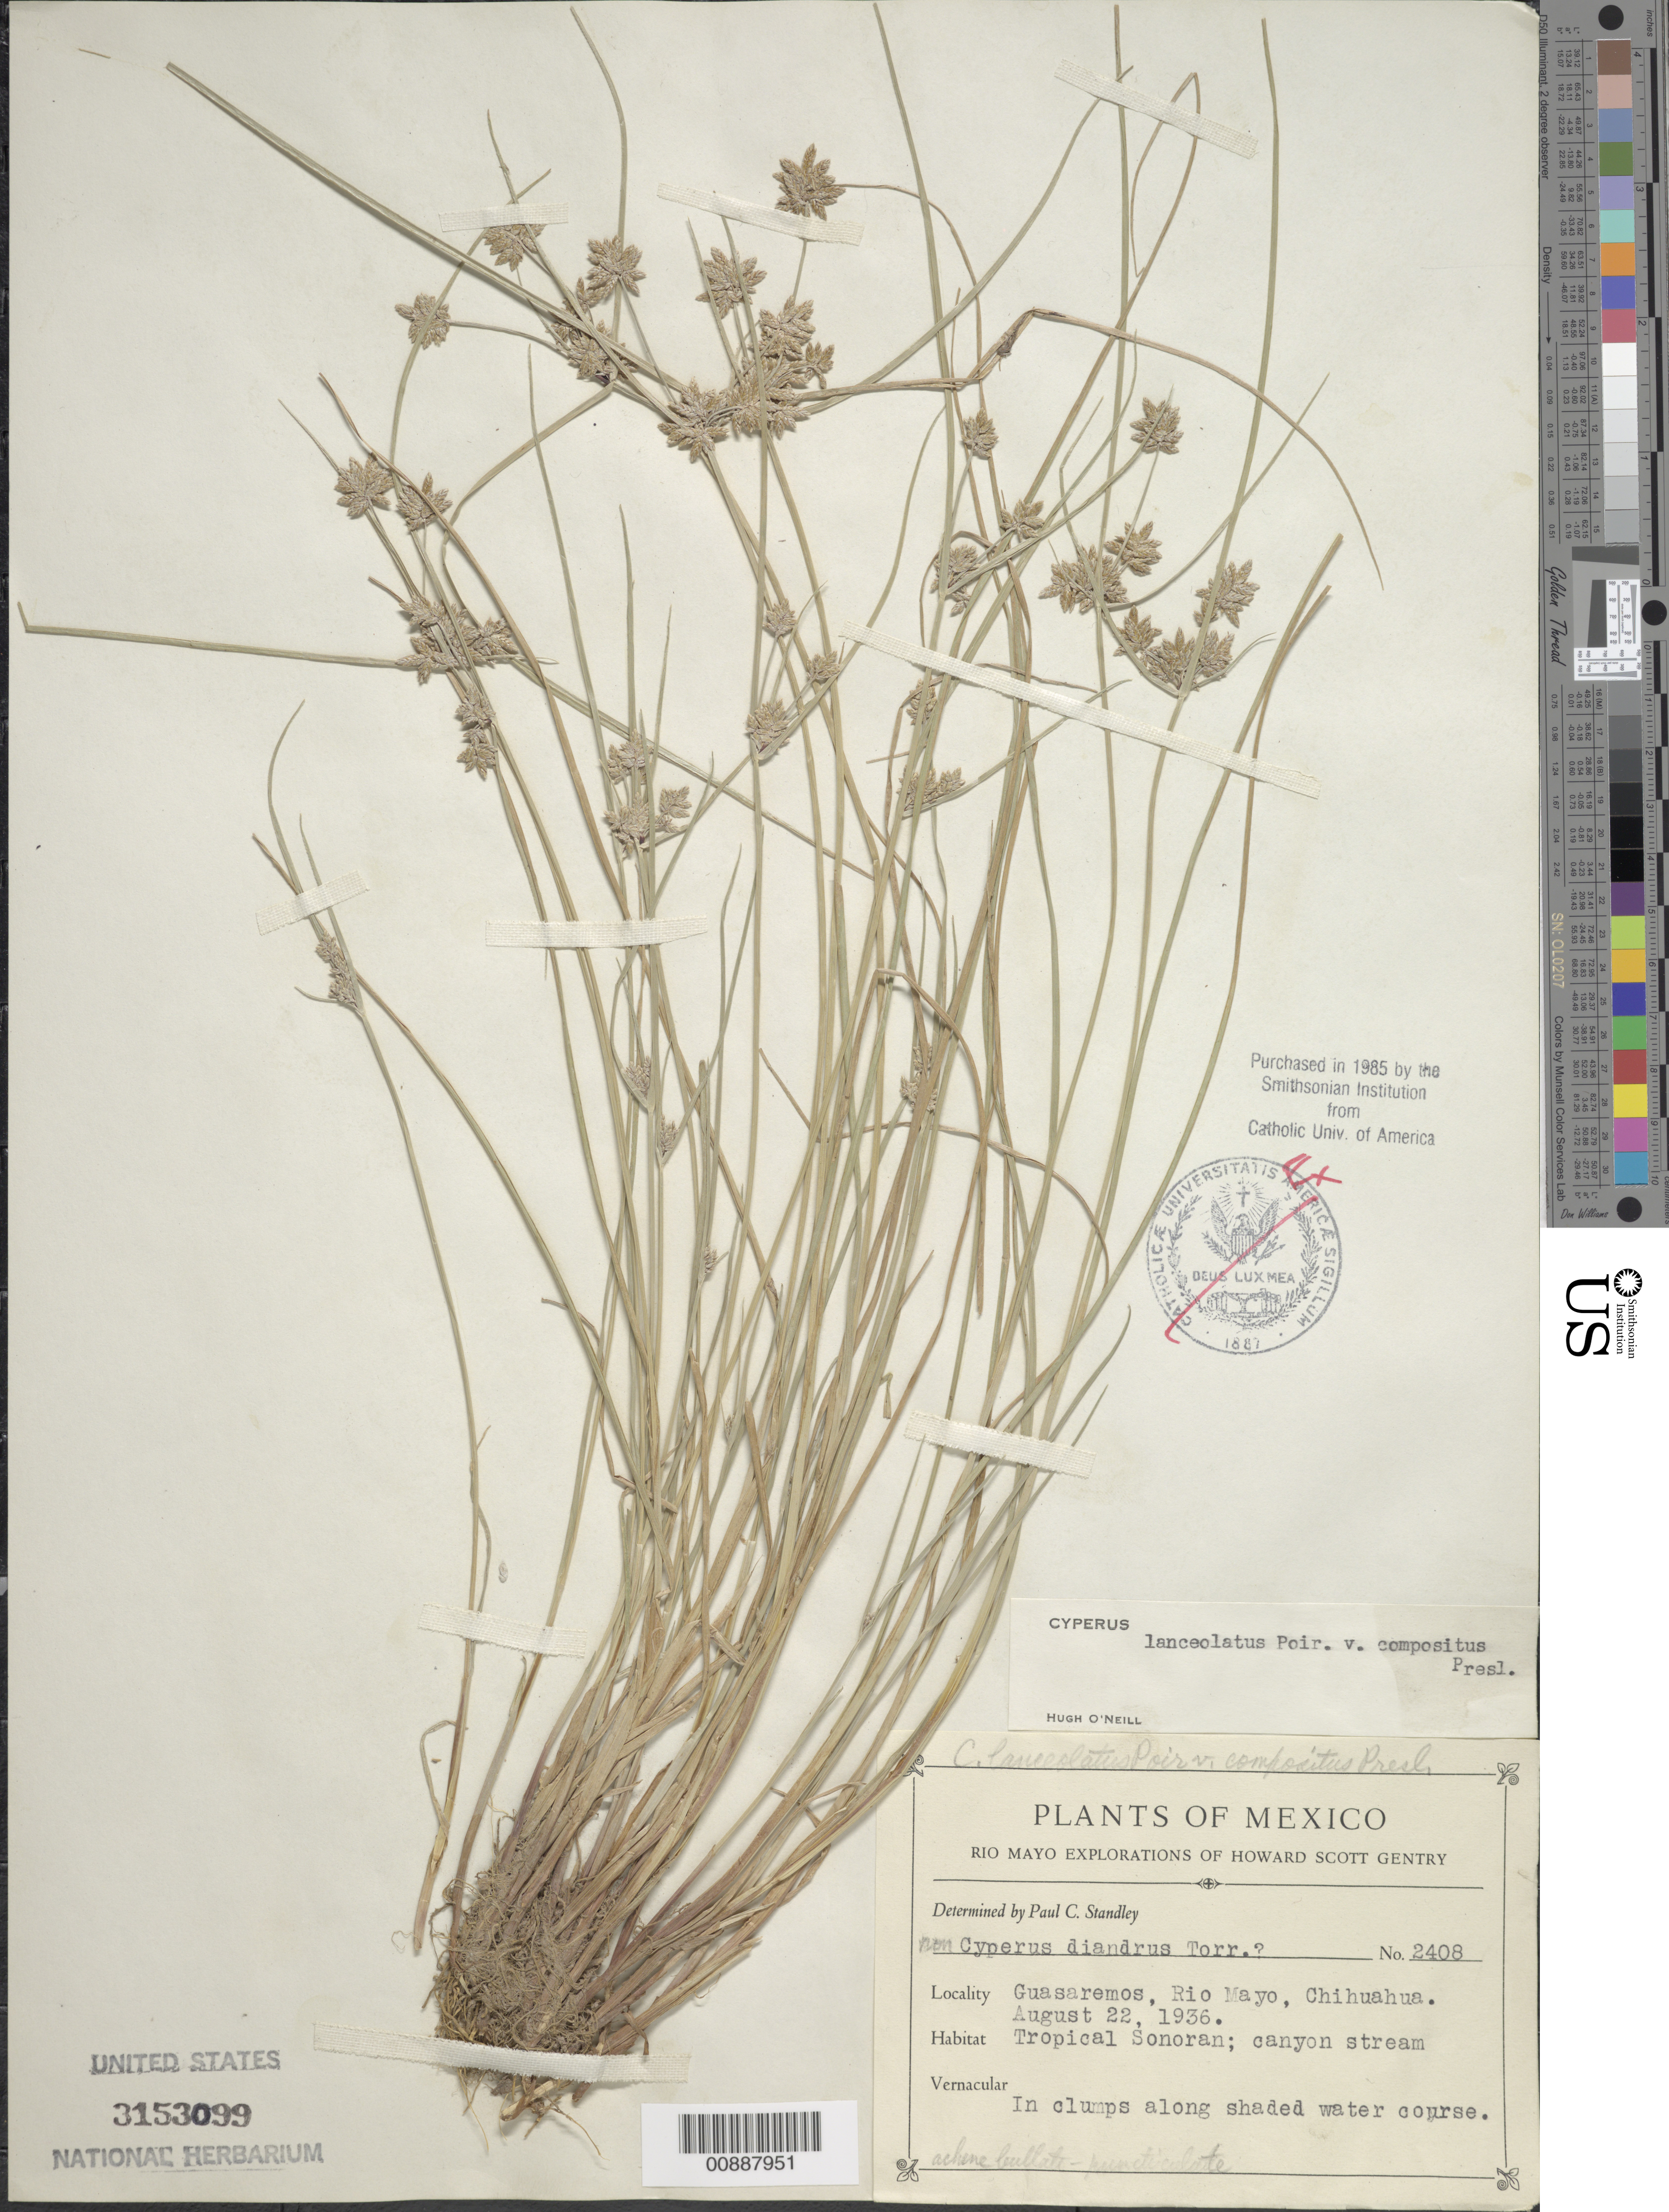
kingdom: Plantae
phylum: Tracheophyta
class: Liliopsida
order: Poales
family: Cyperaceae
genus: Cyperus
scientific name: Cyperus lanceolatus var. compositus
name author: J. Presl & C. Presl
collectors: H. S. Gentry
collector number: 2408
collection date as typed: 22 Aug 1936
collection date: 1936-08-22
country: Mexico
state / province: Chihuahua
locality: Guasaremos, Río Mayo, Chihuahua.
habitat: Tropical Sonoran; canyon stream. In clumps along shaded water course.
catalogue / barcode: US 3153099